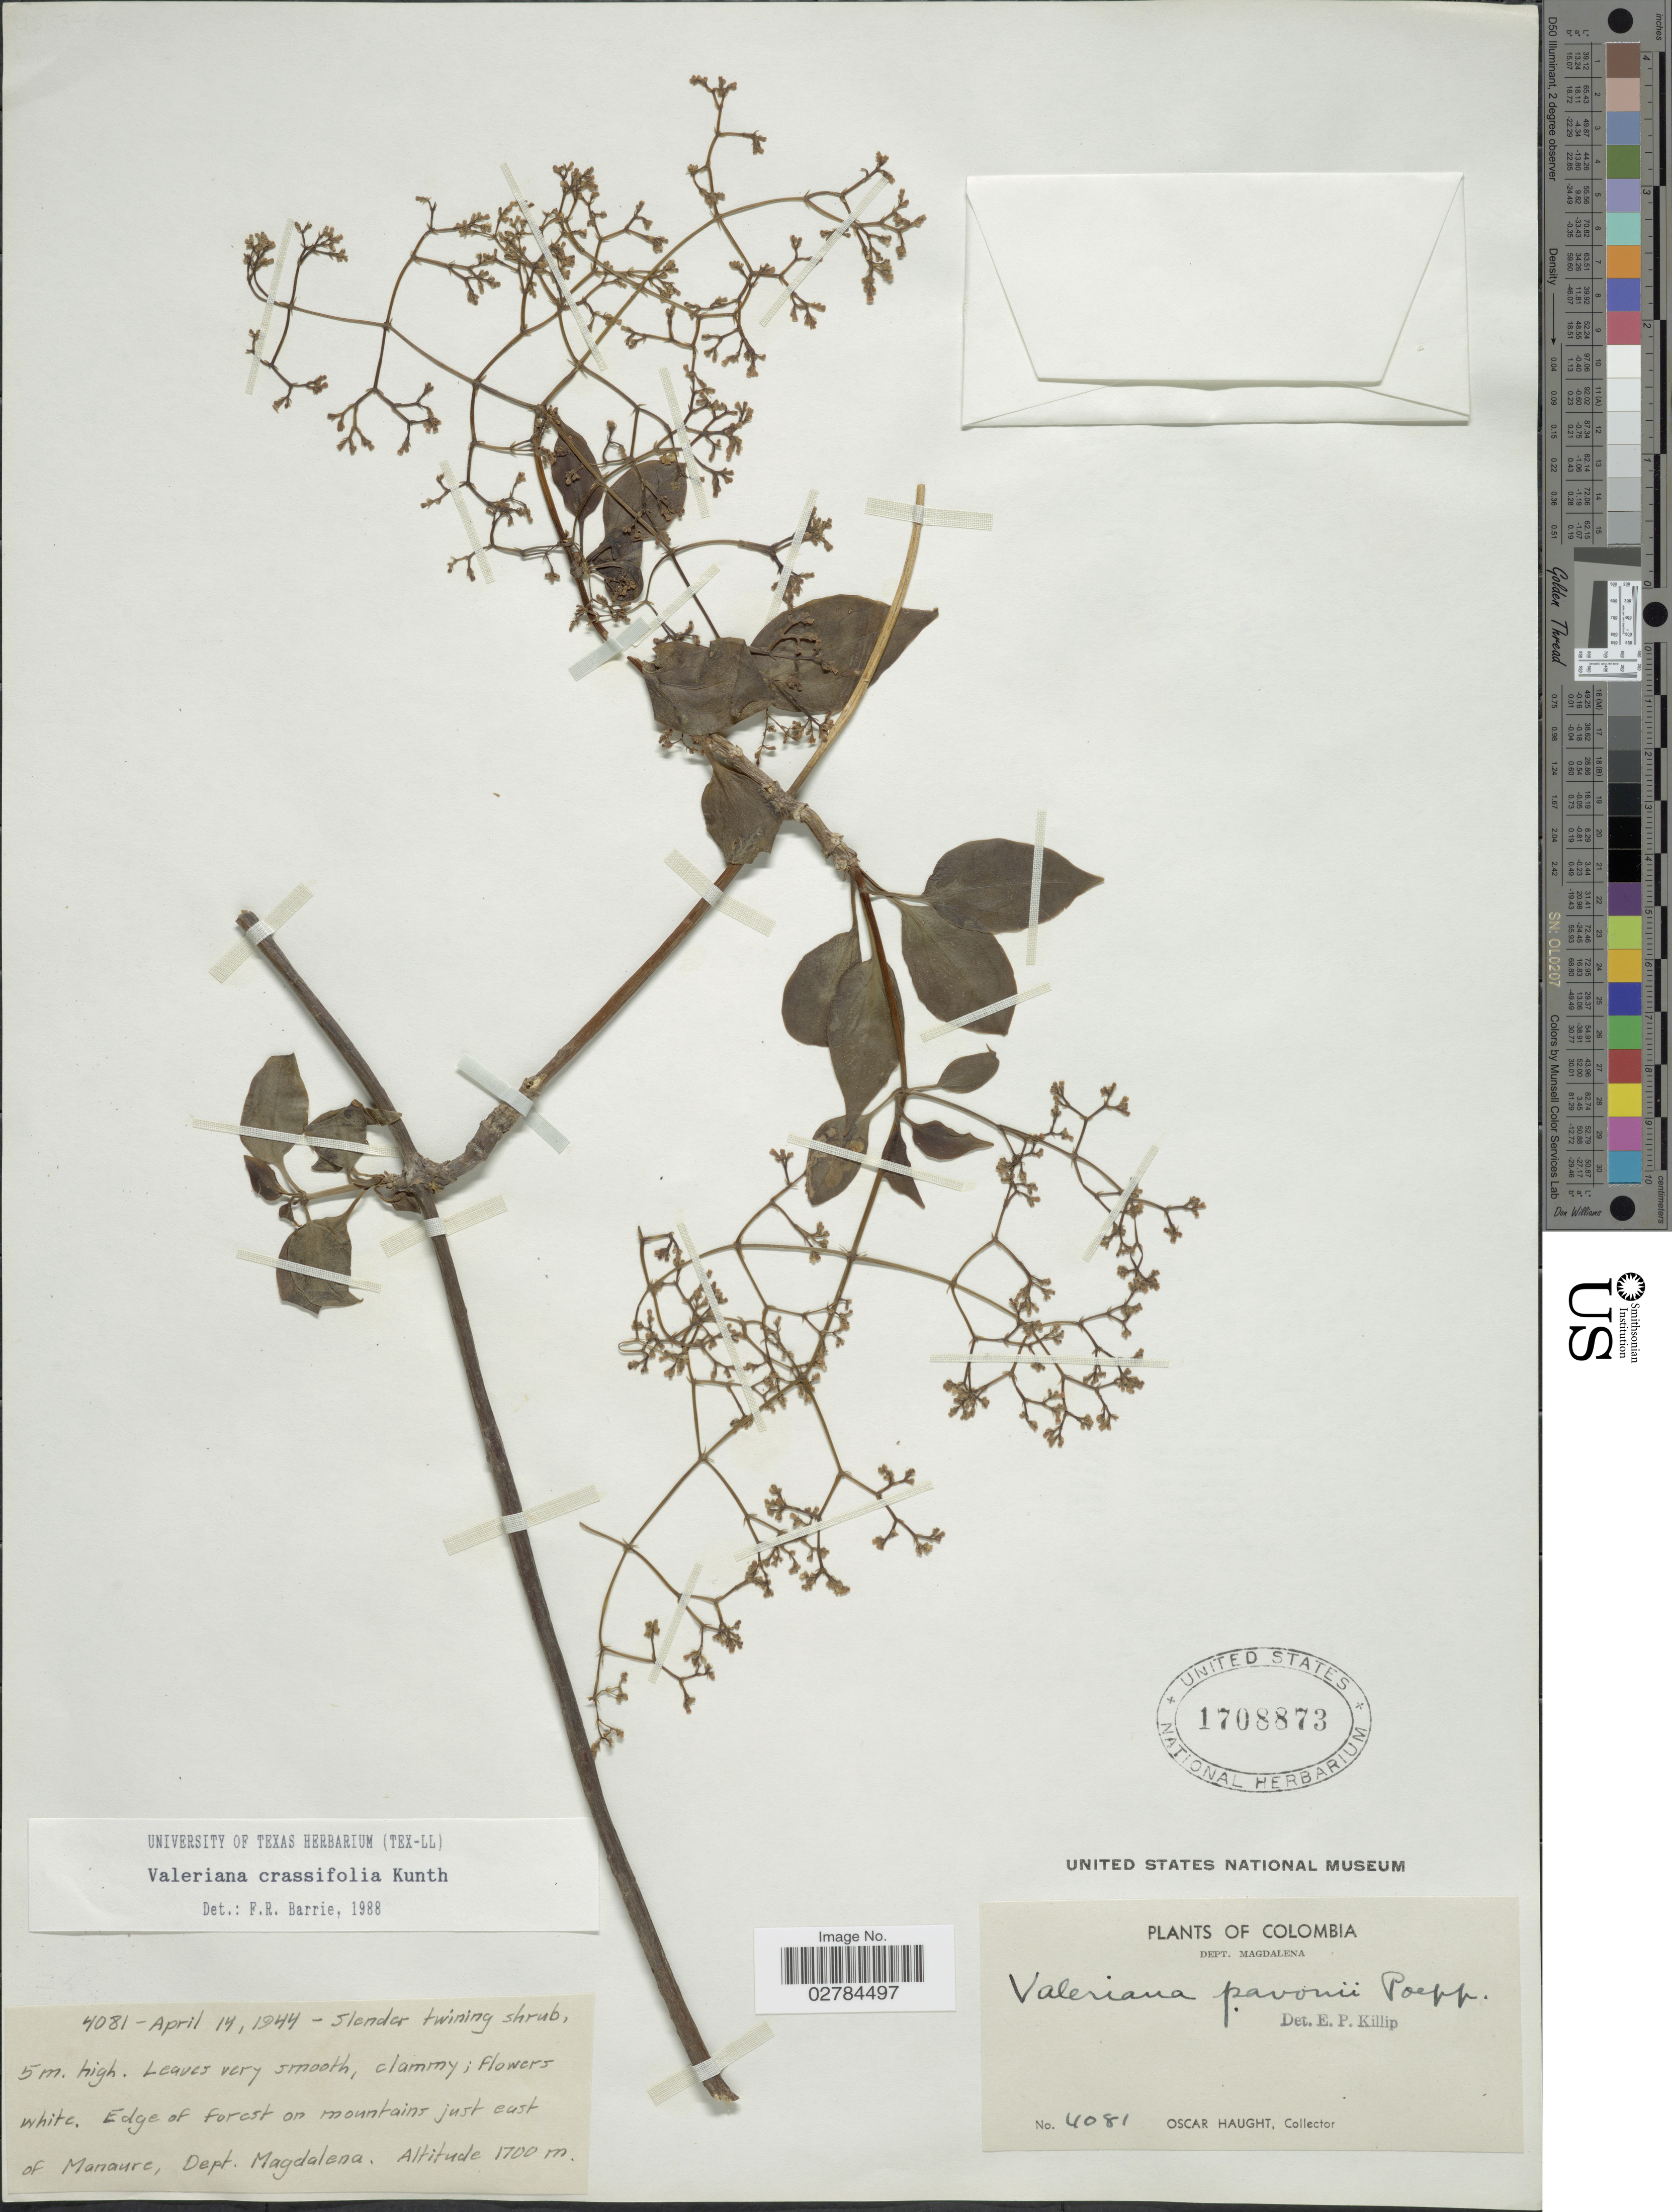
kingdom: Plantae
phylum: Tracheophyta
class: Magnoliopsida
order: Dipsacales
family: Caprifoliaceae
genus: Valeriana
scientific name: Valeriana crassifolia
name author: Kunth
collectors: O. L. Haught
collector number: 4081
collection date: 1944-04-14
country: Colombia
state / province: Magdalena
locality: Dept. Magdalena. Edge of forest on mountains just east of Manaure.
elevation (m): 1700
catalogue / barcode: US 1708873